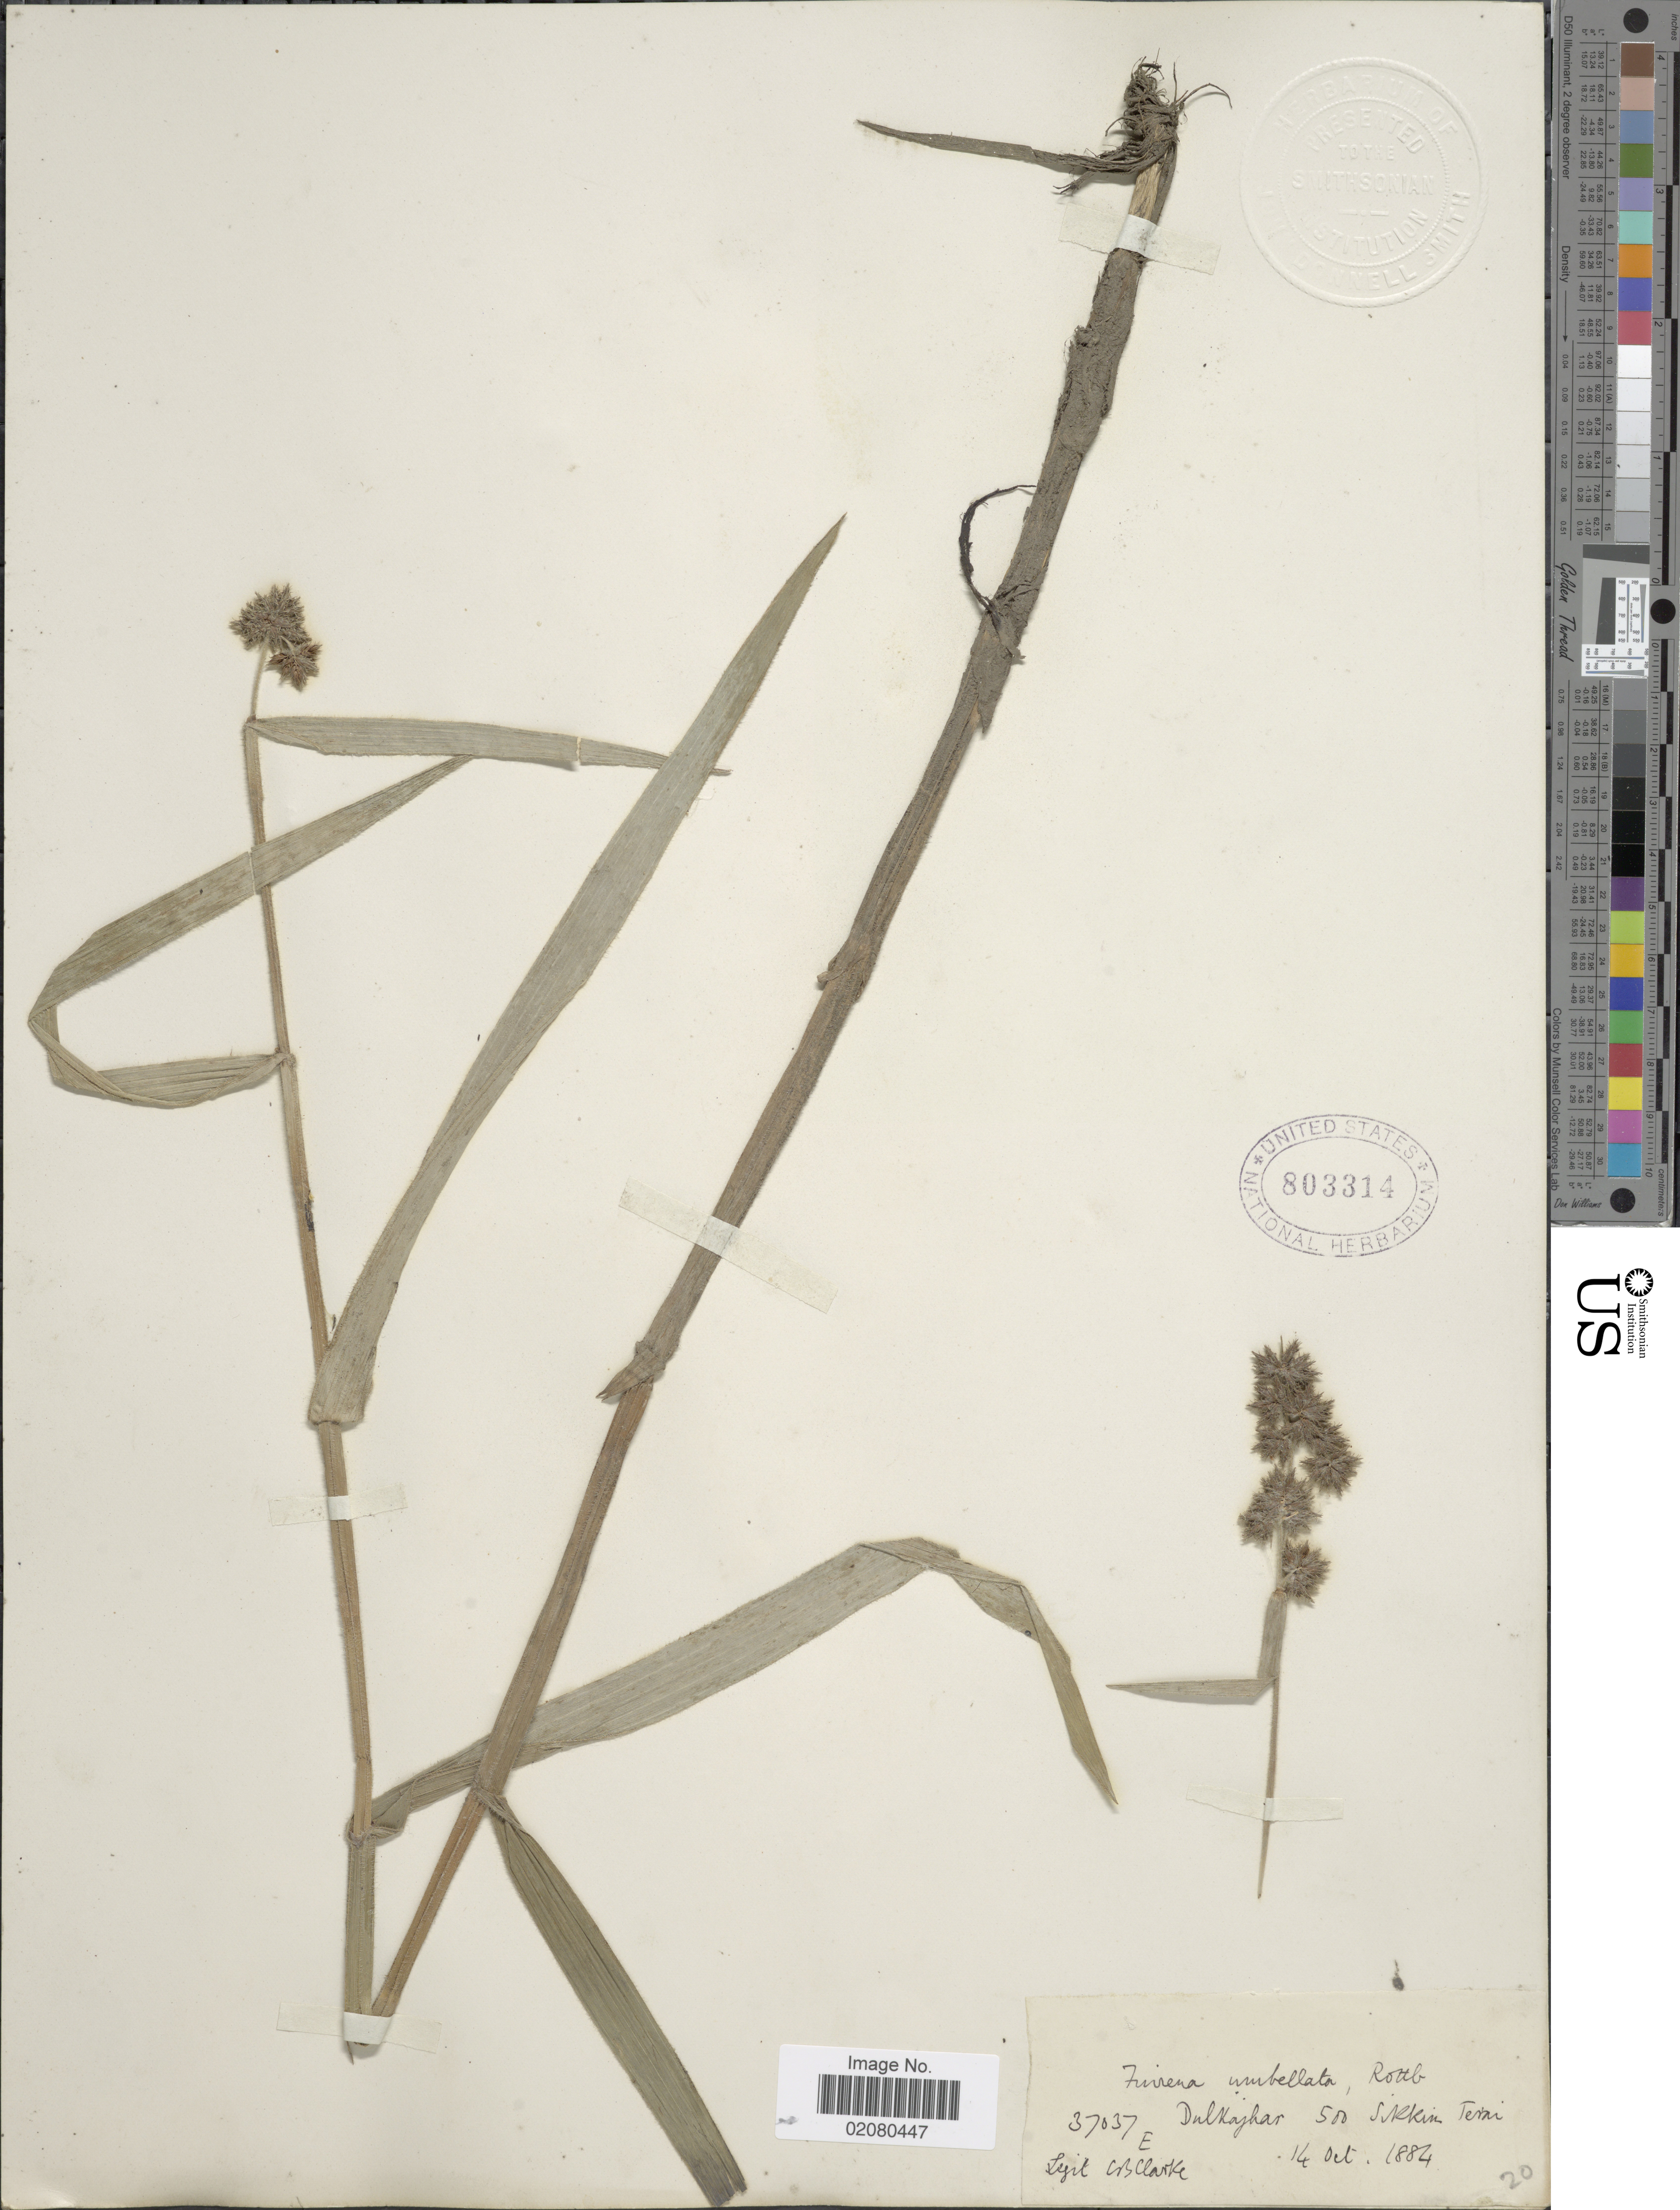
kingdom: Plantae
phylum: Tracheophyta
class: Liliopsida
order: Poales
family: Cyperaceae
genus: Fuirena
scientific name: Fuirena umbellata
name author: Rottb.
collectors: C. B. Clarke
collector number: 37037E?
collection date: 1884-10-14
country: India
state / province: Sikkim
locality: Dulkajhar Sikkim Terai.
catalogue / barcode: US 803314